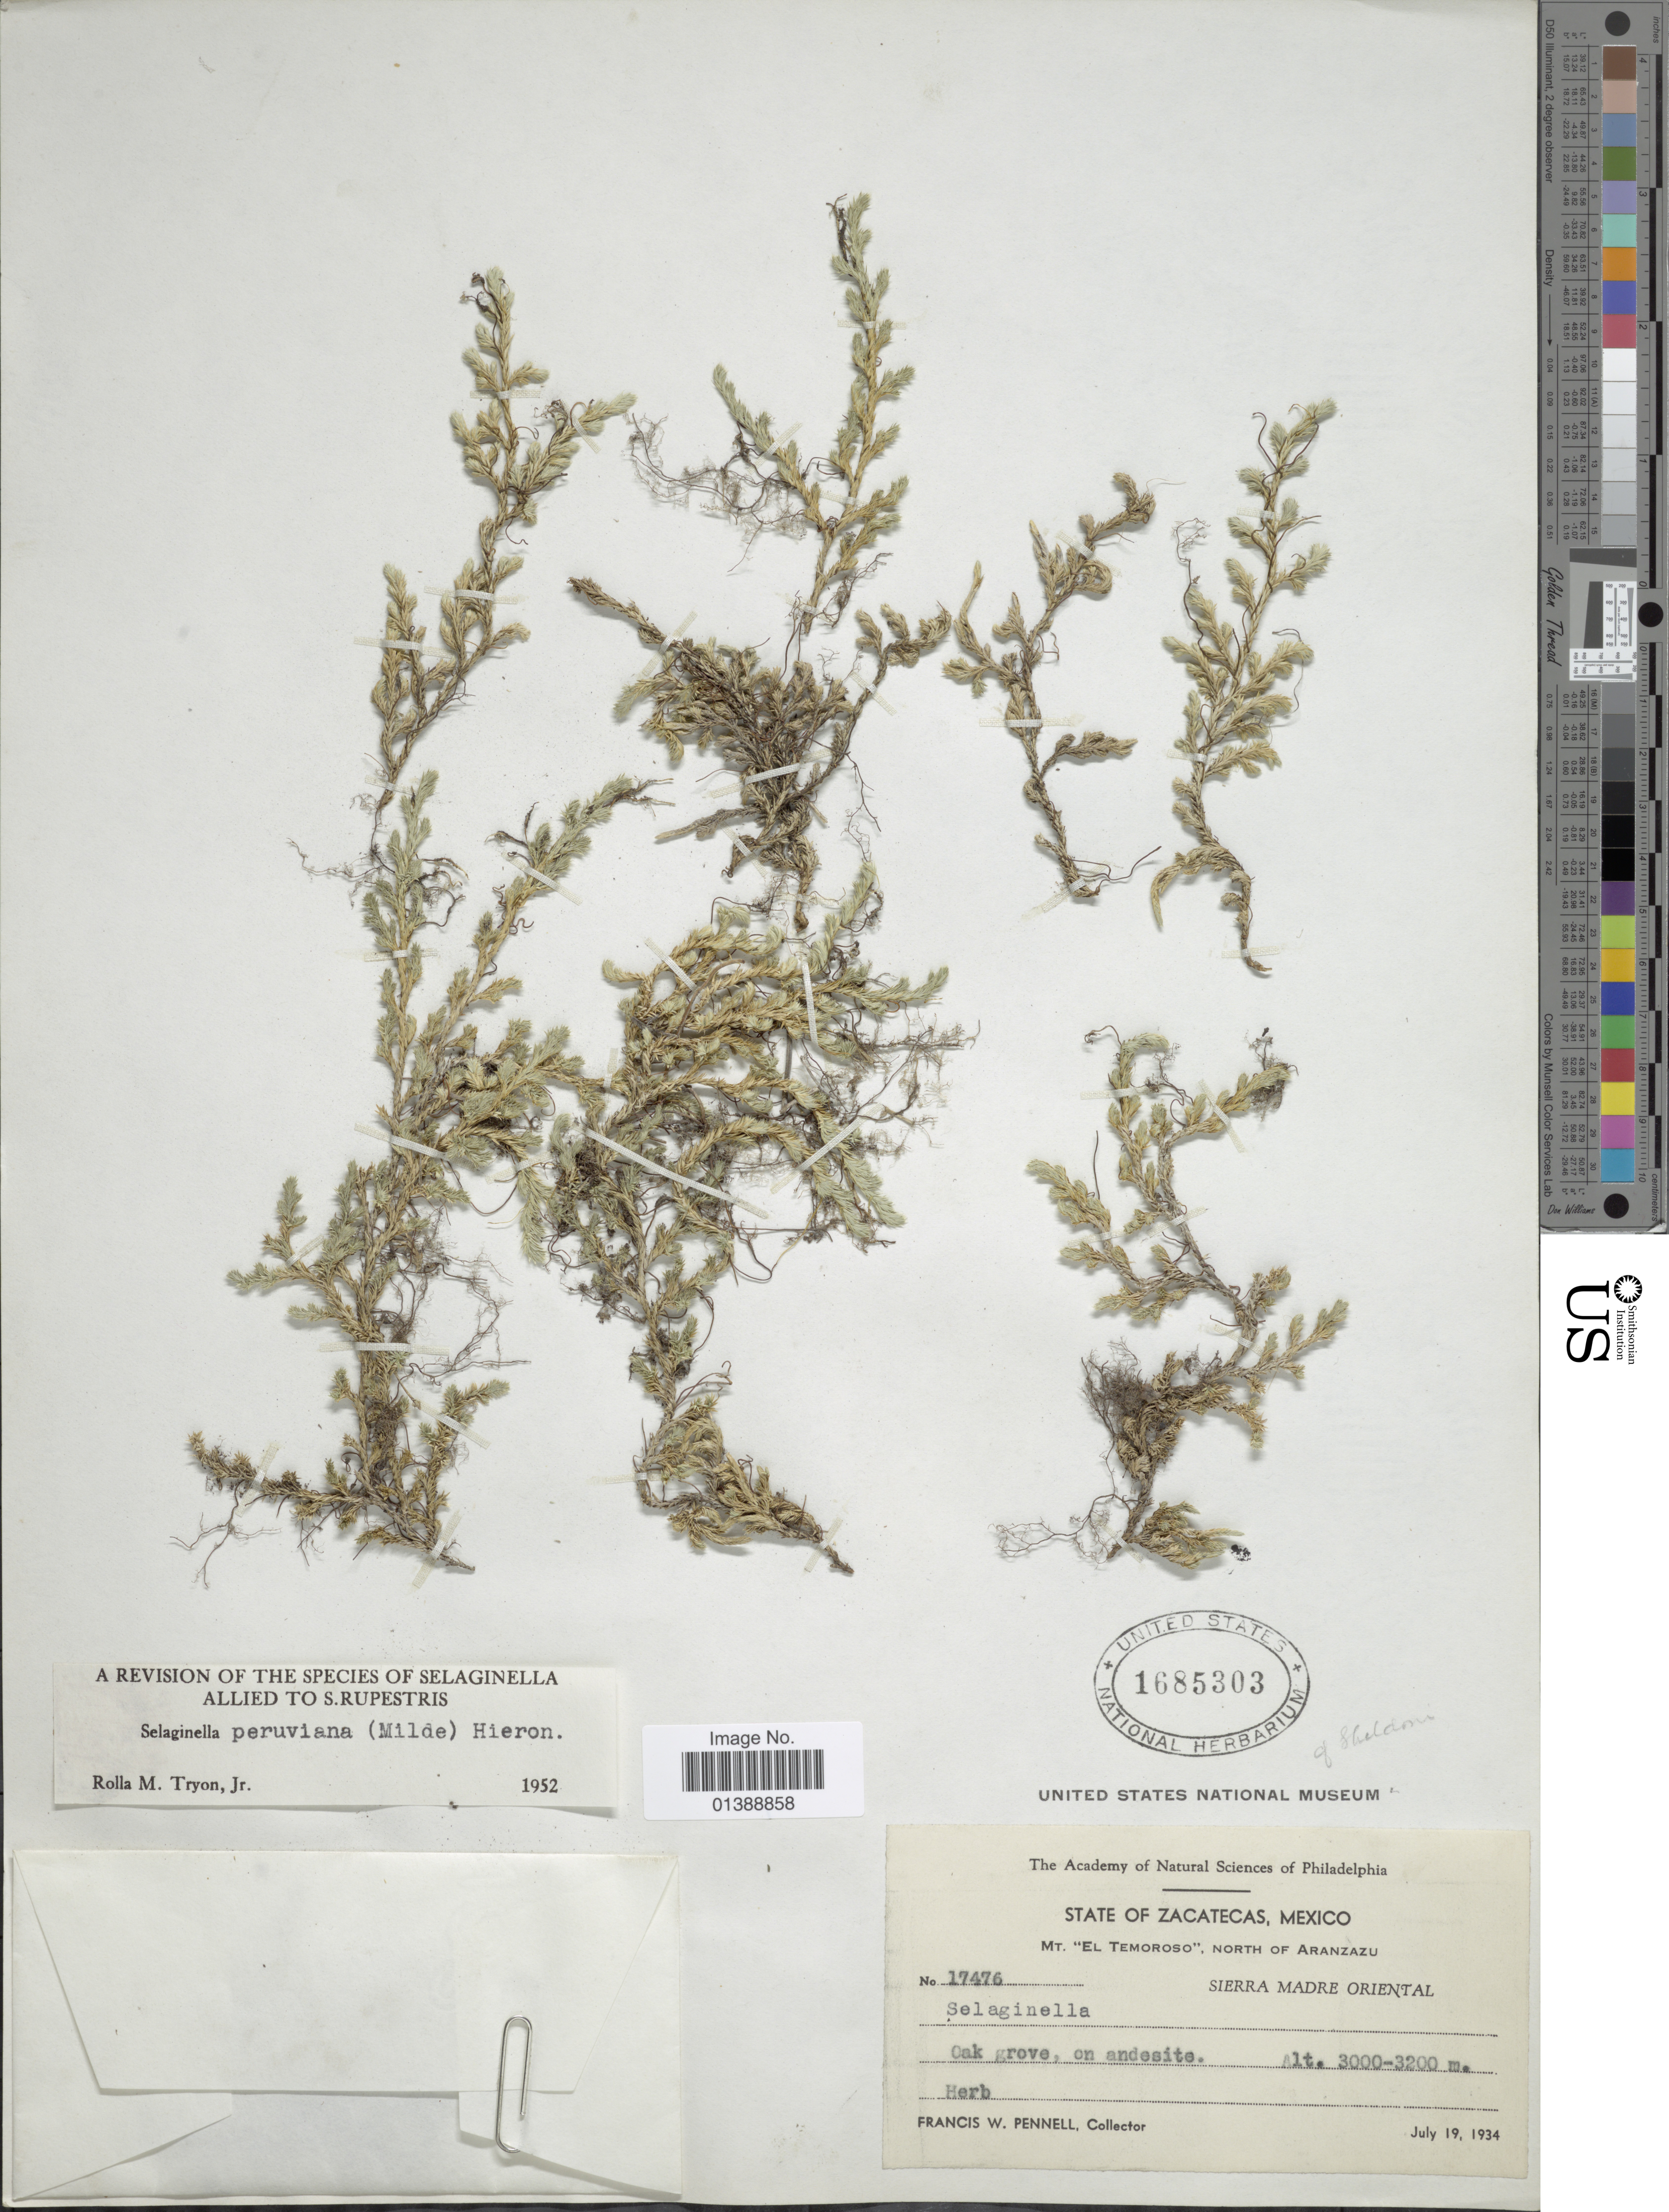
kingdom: Plantae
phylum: Tracheophyta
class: Lycopodiopsida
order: Selaginellales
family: Selaginellaceae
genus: Selaginella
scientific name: Selaginella peruviana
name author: (Milde) Hieron.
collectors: F. W. Pennell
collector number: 17476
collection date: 1934-07-19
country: Mexico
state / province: Zacatecas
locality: Mt 'El Temoroso', North of Aranzazu, Sierra Madre Oriental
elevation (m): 3000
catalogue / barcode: US 1685303